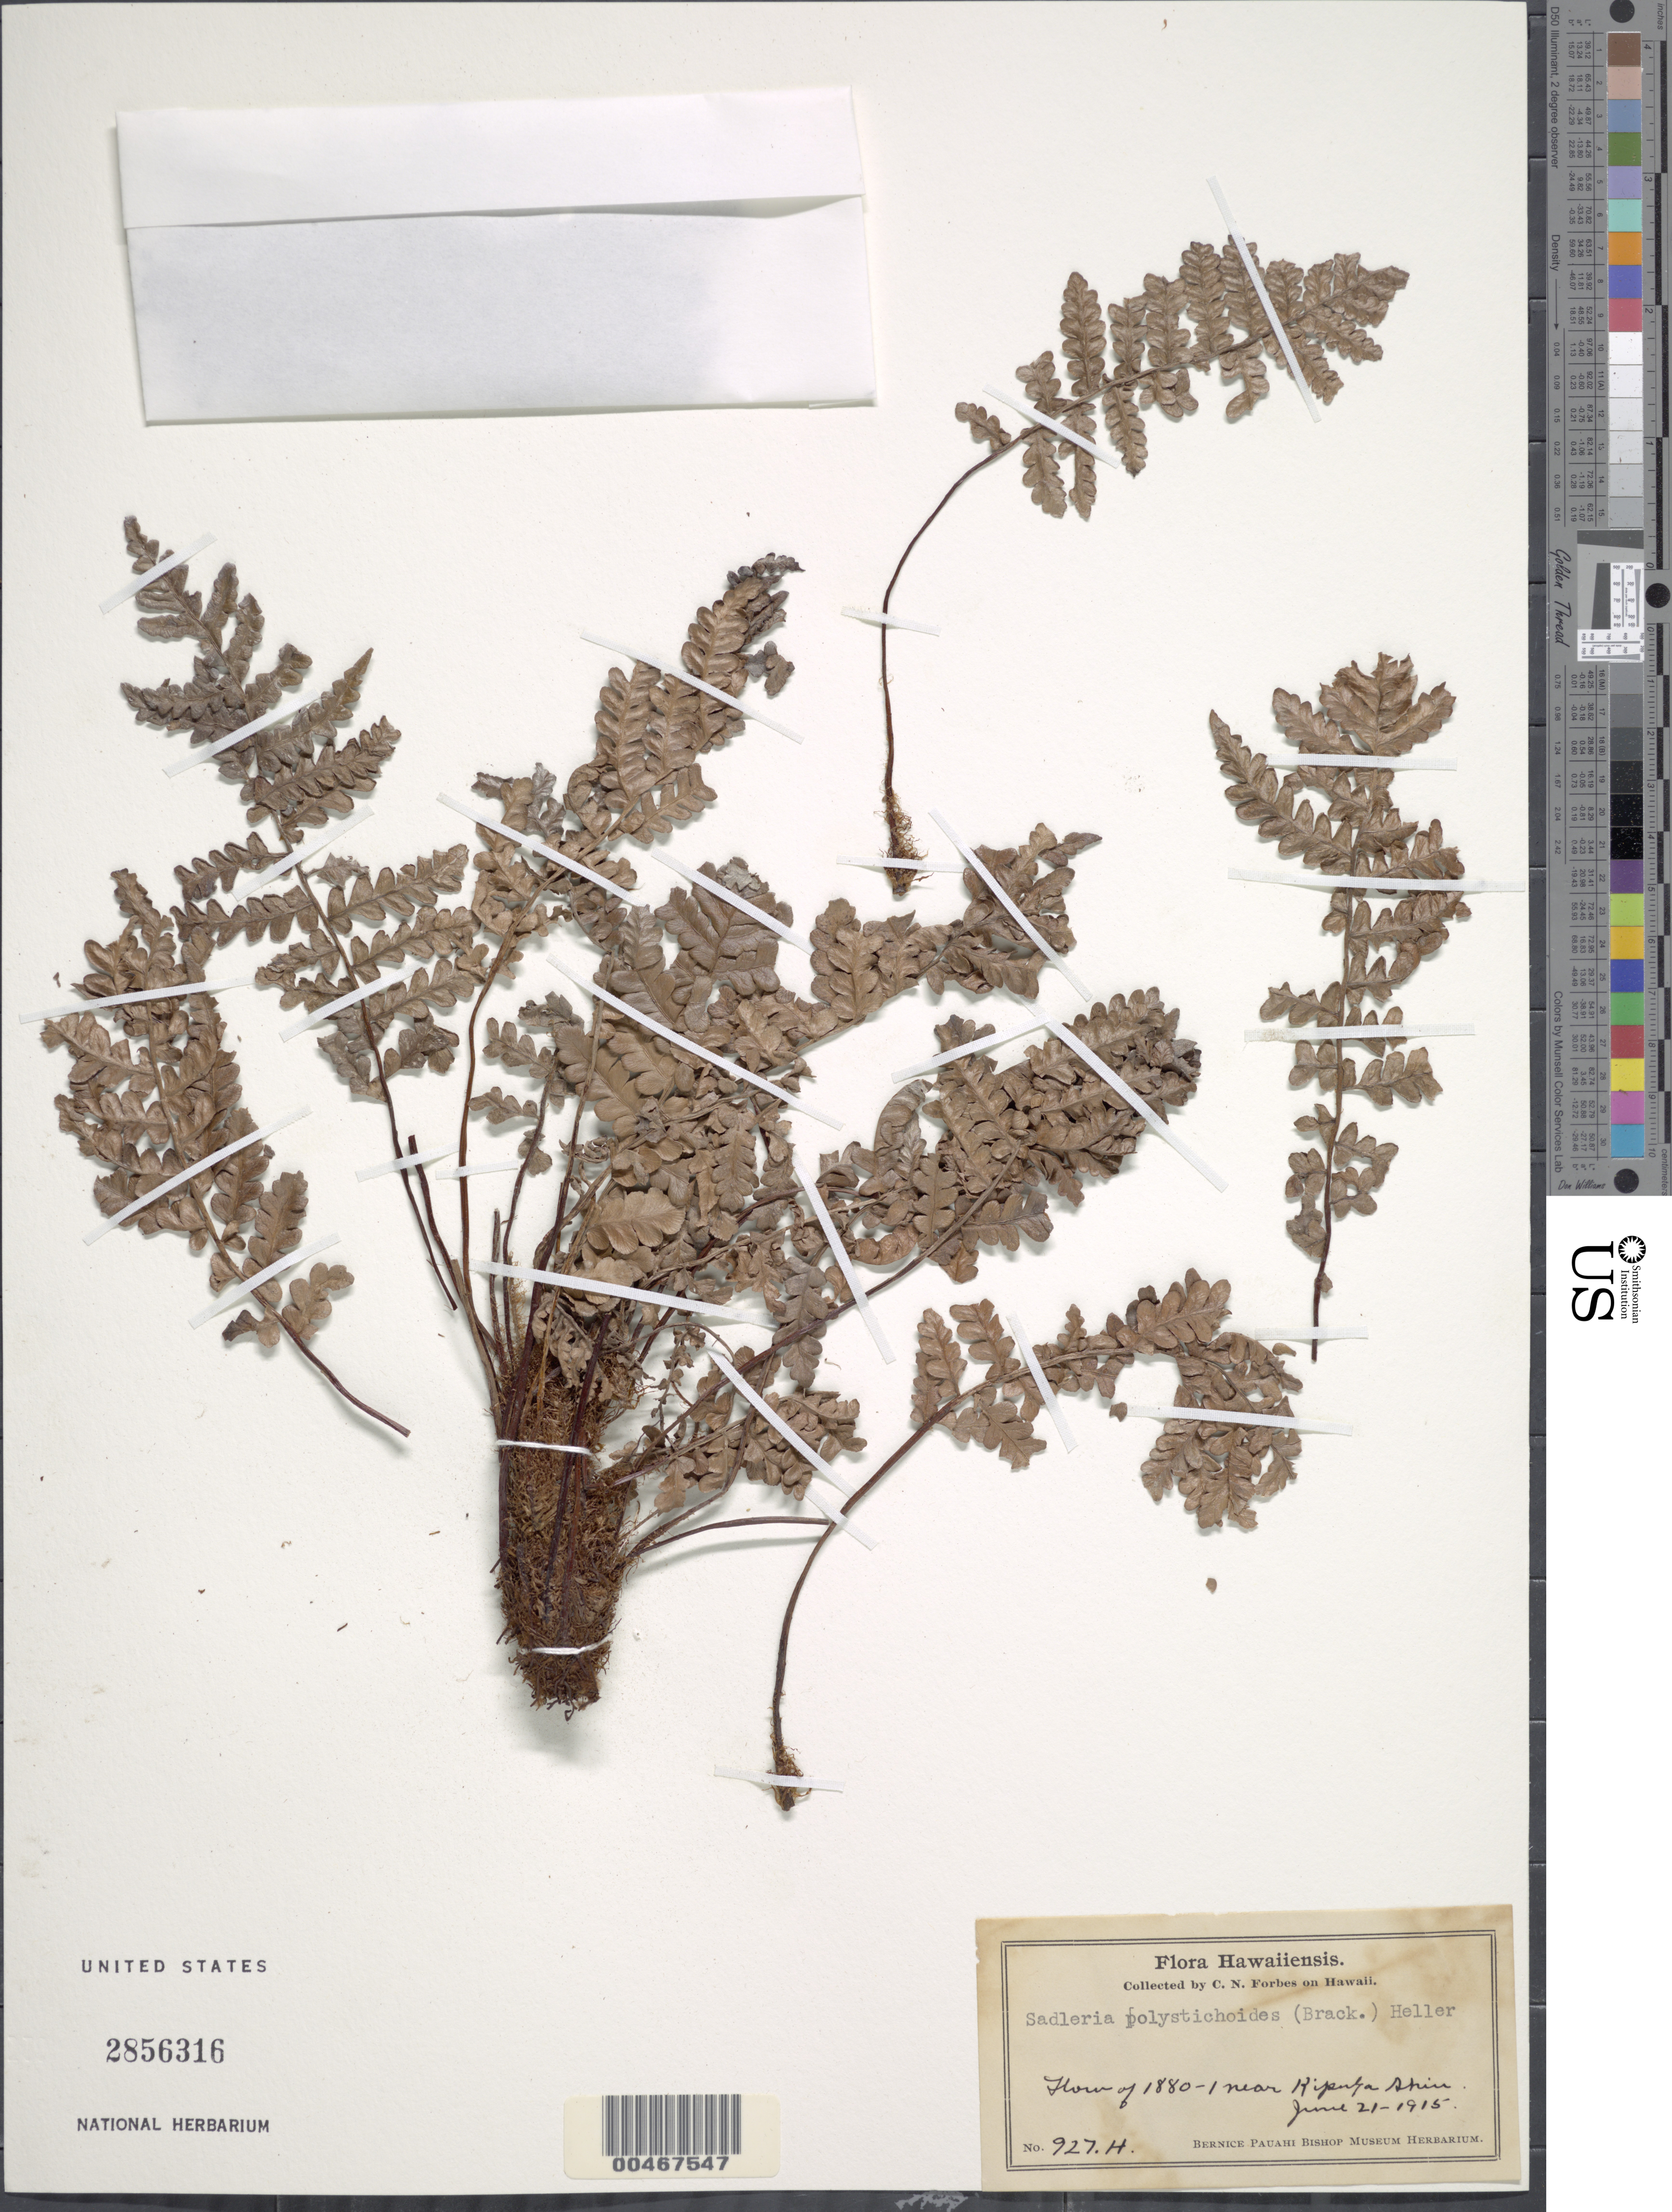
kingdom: Plantae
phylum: Tracheophyta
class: Polypodiopsida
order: Polypodiales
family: Blechnaceae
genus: Sadleria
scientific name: Sadleria squarrosa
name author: (Gaudich.) T. Moore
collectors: C. N. Forbes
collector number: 927.H.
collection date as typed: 21 Jun 1915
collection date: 1915-06-21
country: United States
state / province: Hawaii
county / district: Hawaii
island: Hawaii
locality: Flow of 1880-1 near Kipuka Ahiu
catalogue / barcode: US 2856316